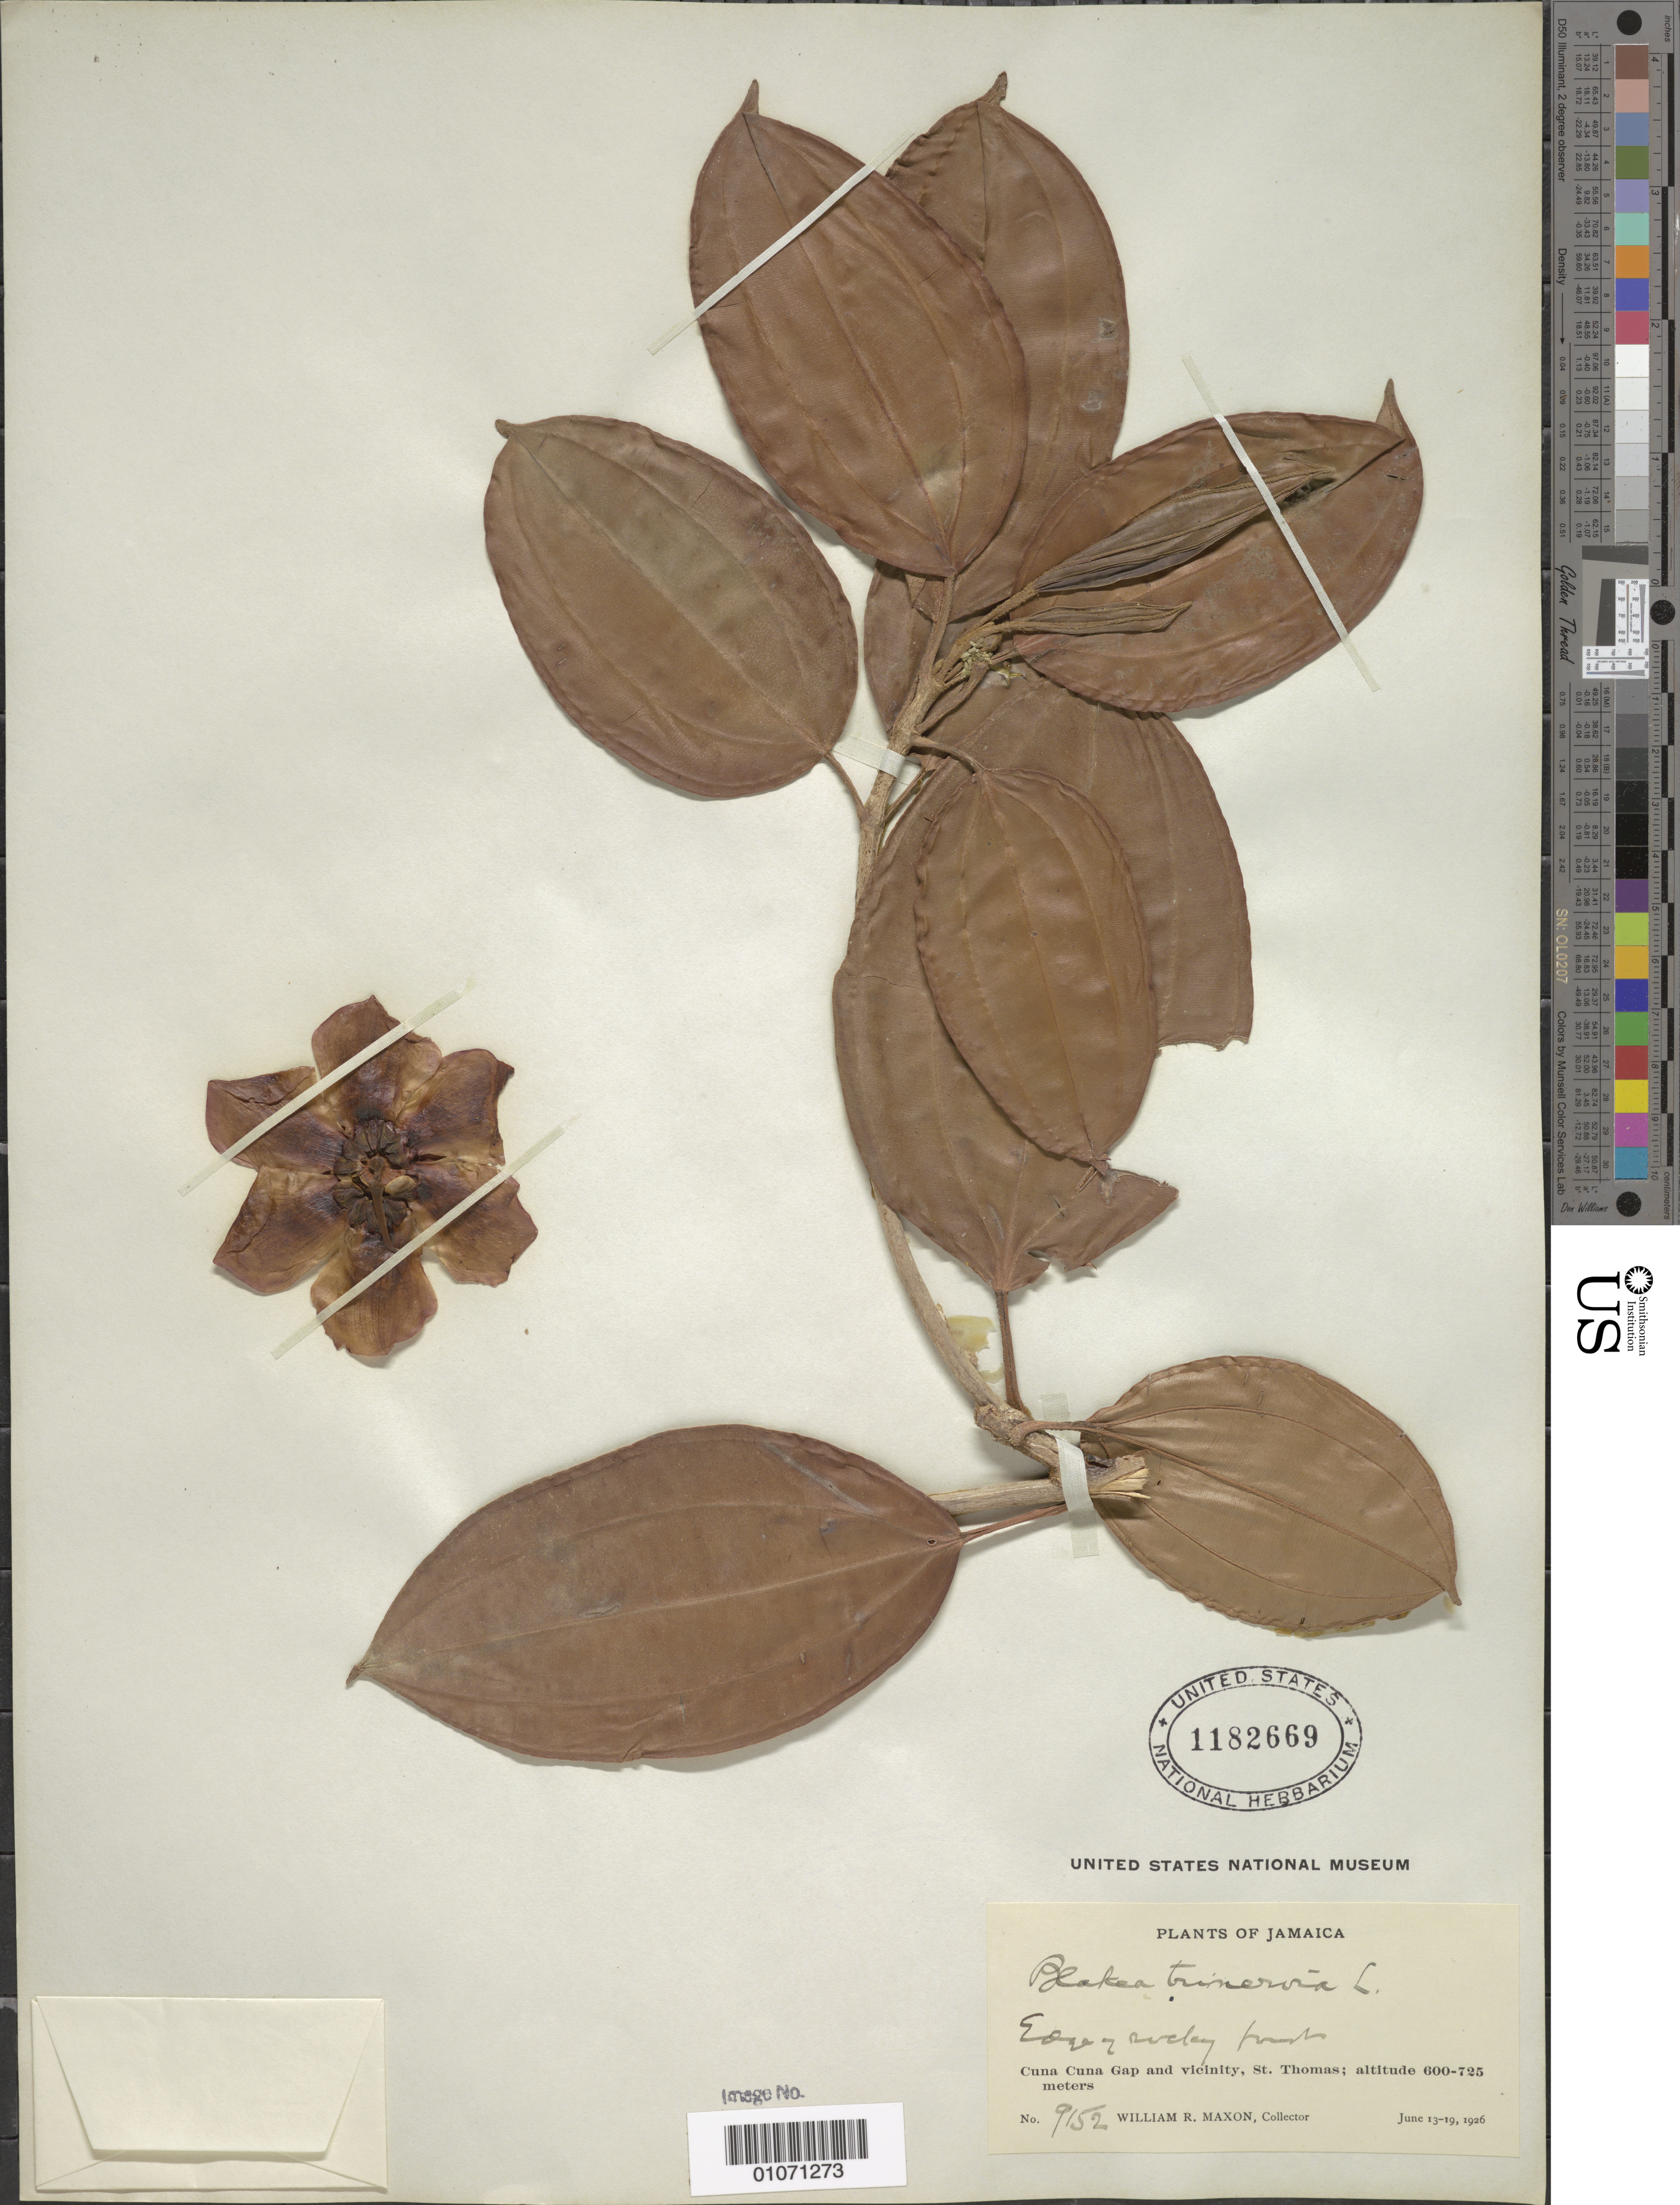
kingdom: Plantae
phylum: Tracheophyta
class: Magnoliopsida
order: Myrtales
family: Melastomataceae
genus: Blakea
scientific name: Blakea trinervia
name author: L.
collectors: W. R. Maxon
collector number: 9152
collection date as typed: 13 Jun 1925 to 19 Jun 1926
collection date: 1925-06-13/1926-06-19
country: Jamaica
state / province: Saint Thomas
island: Jamaica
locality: Cuna Cuna Gap and vicinity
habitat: Edge of rocky forest [?]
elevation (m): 600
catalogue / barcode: US 1182669